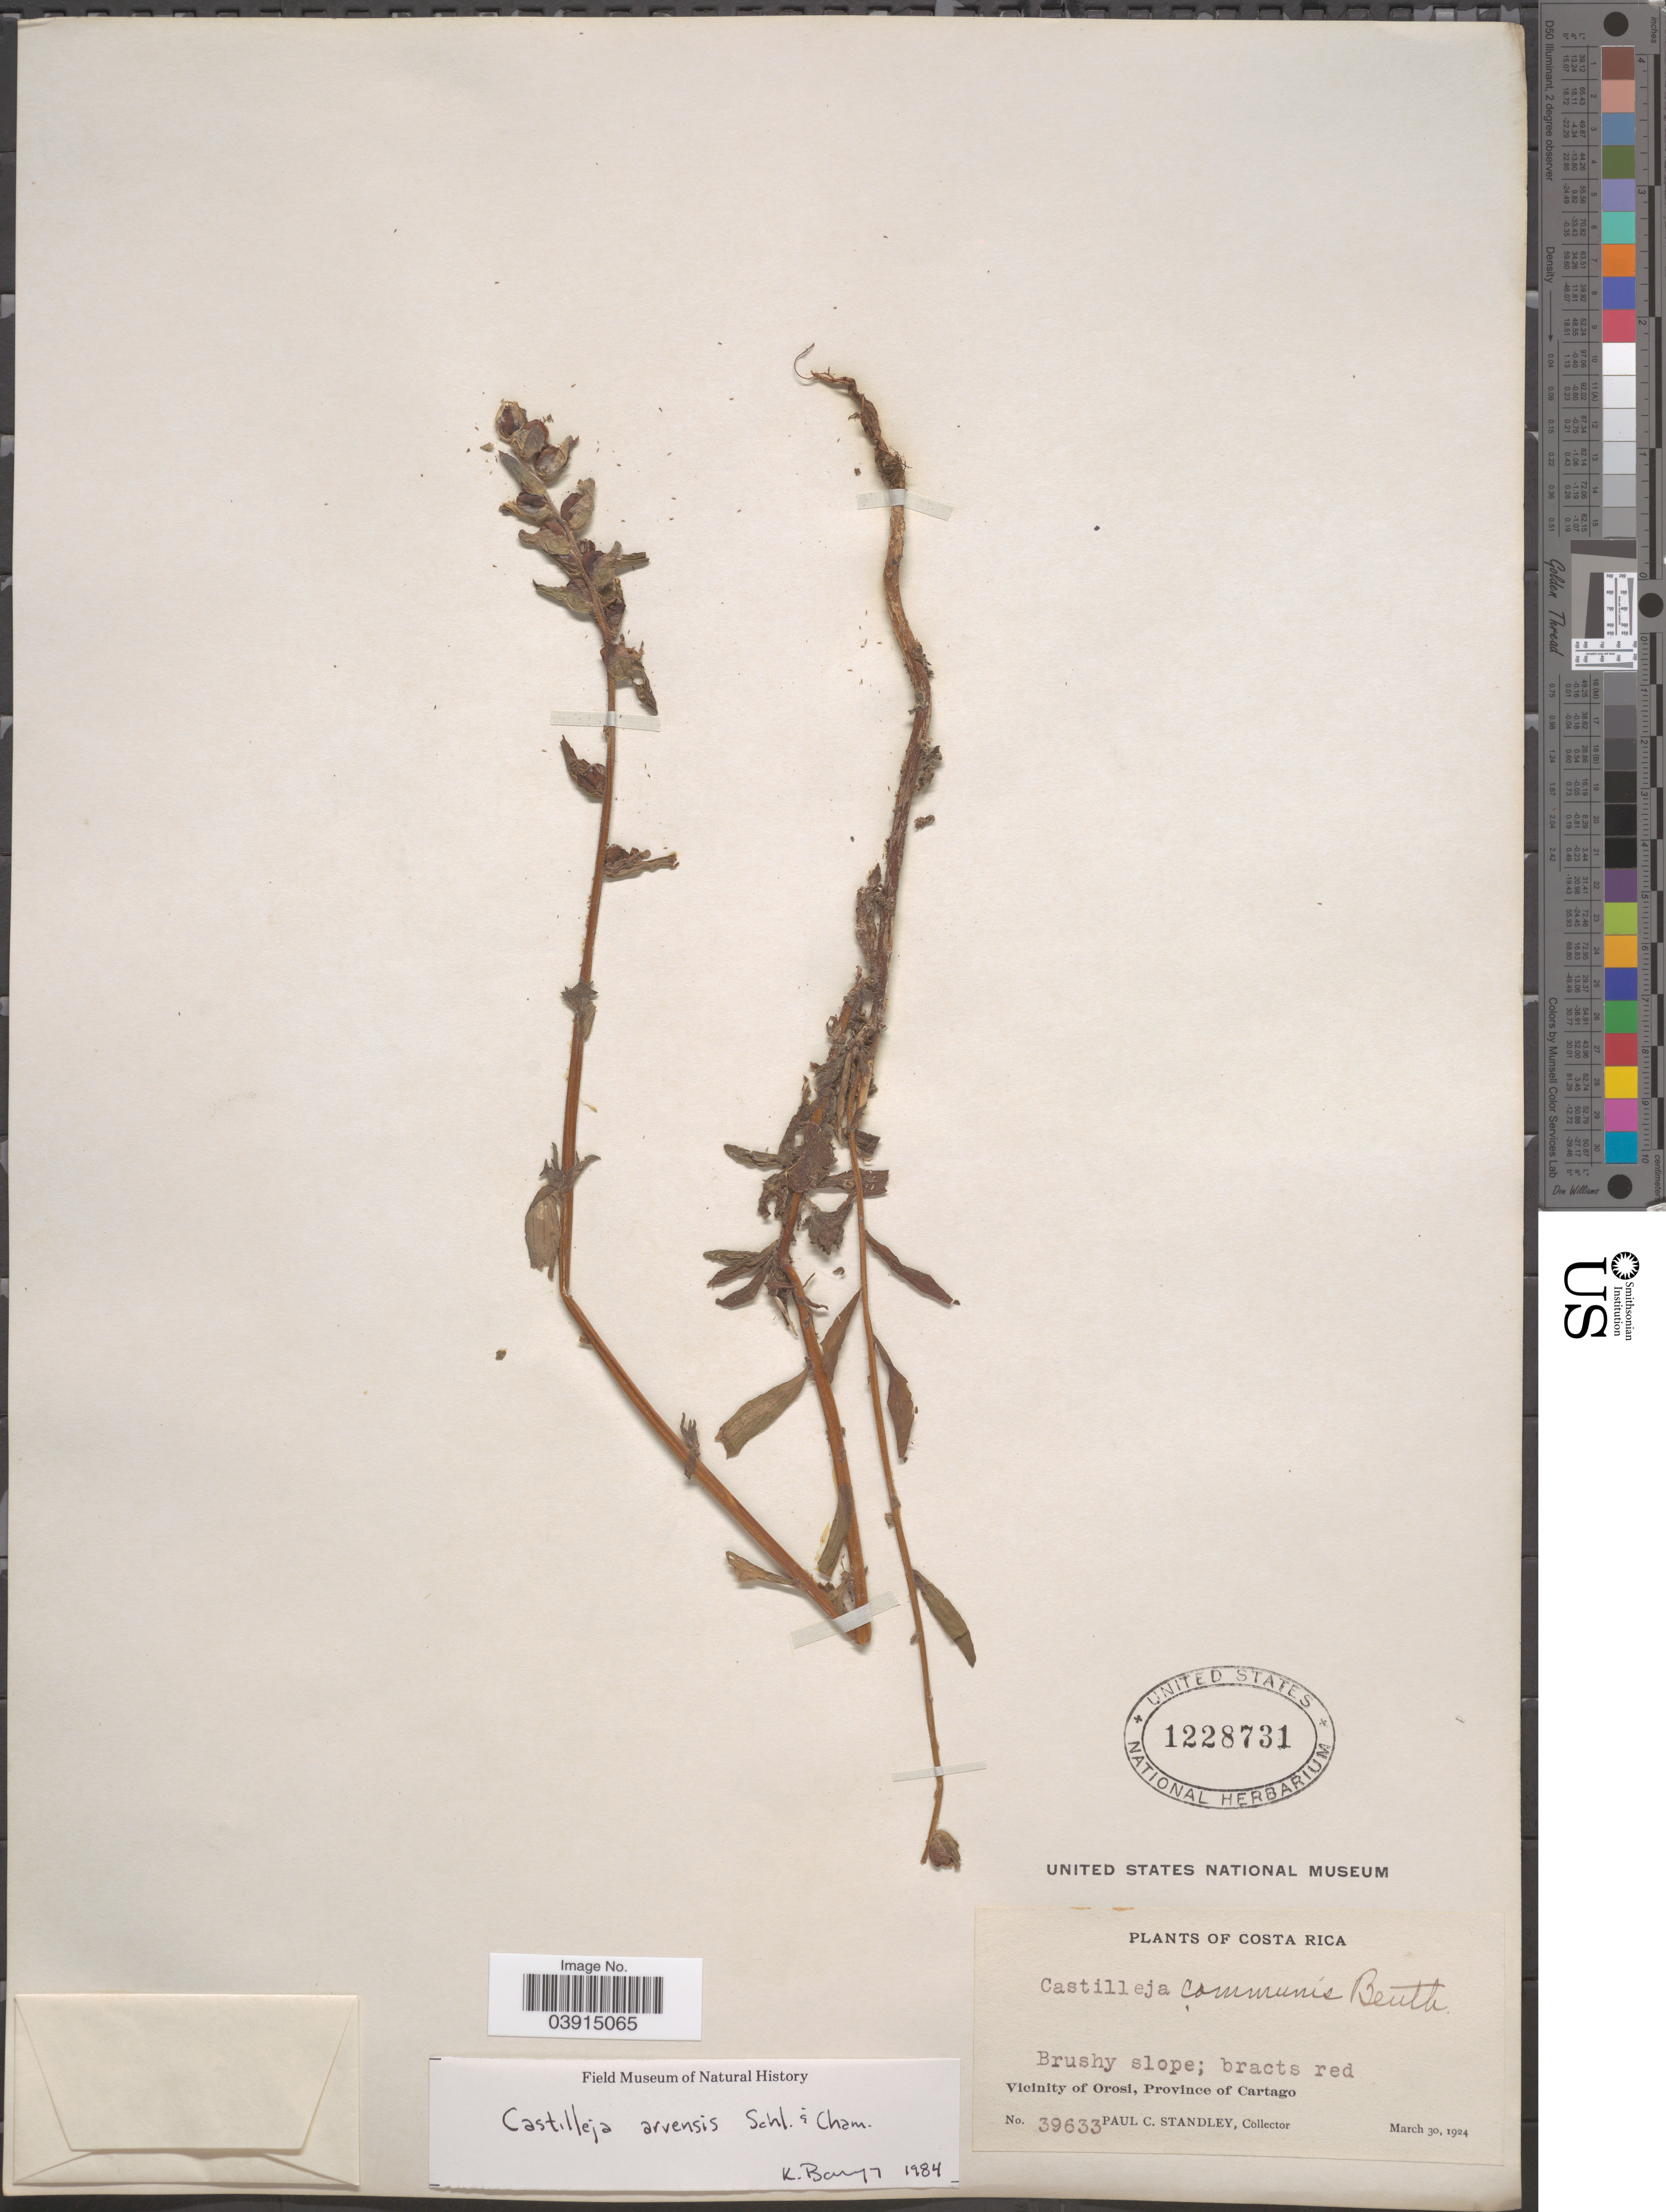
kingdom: Plantae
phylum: Tracheophyta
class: Magnoliopsida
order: Lamiales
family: Orobanchaceae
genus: Castilleja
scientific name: Castilleja arvensis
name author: Schltdl. & Cham.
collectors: P. C. Standley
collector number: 39633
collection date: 1924-03-30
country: Costa Rica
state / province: Cartago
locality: Vicinity of Orosi.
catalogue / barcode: US 1228731